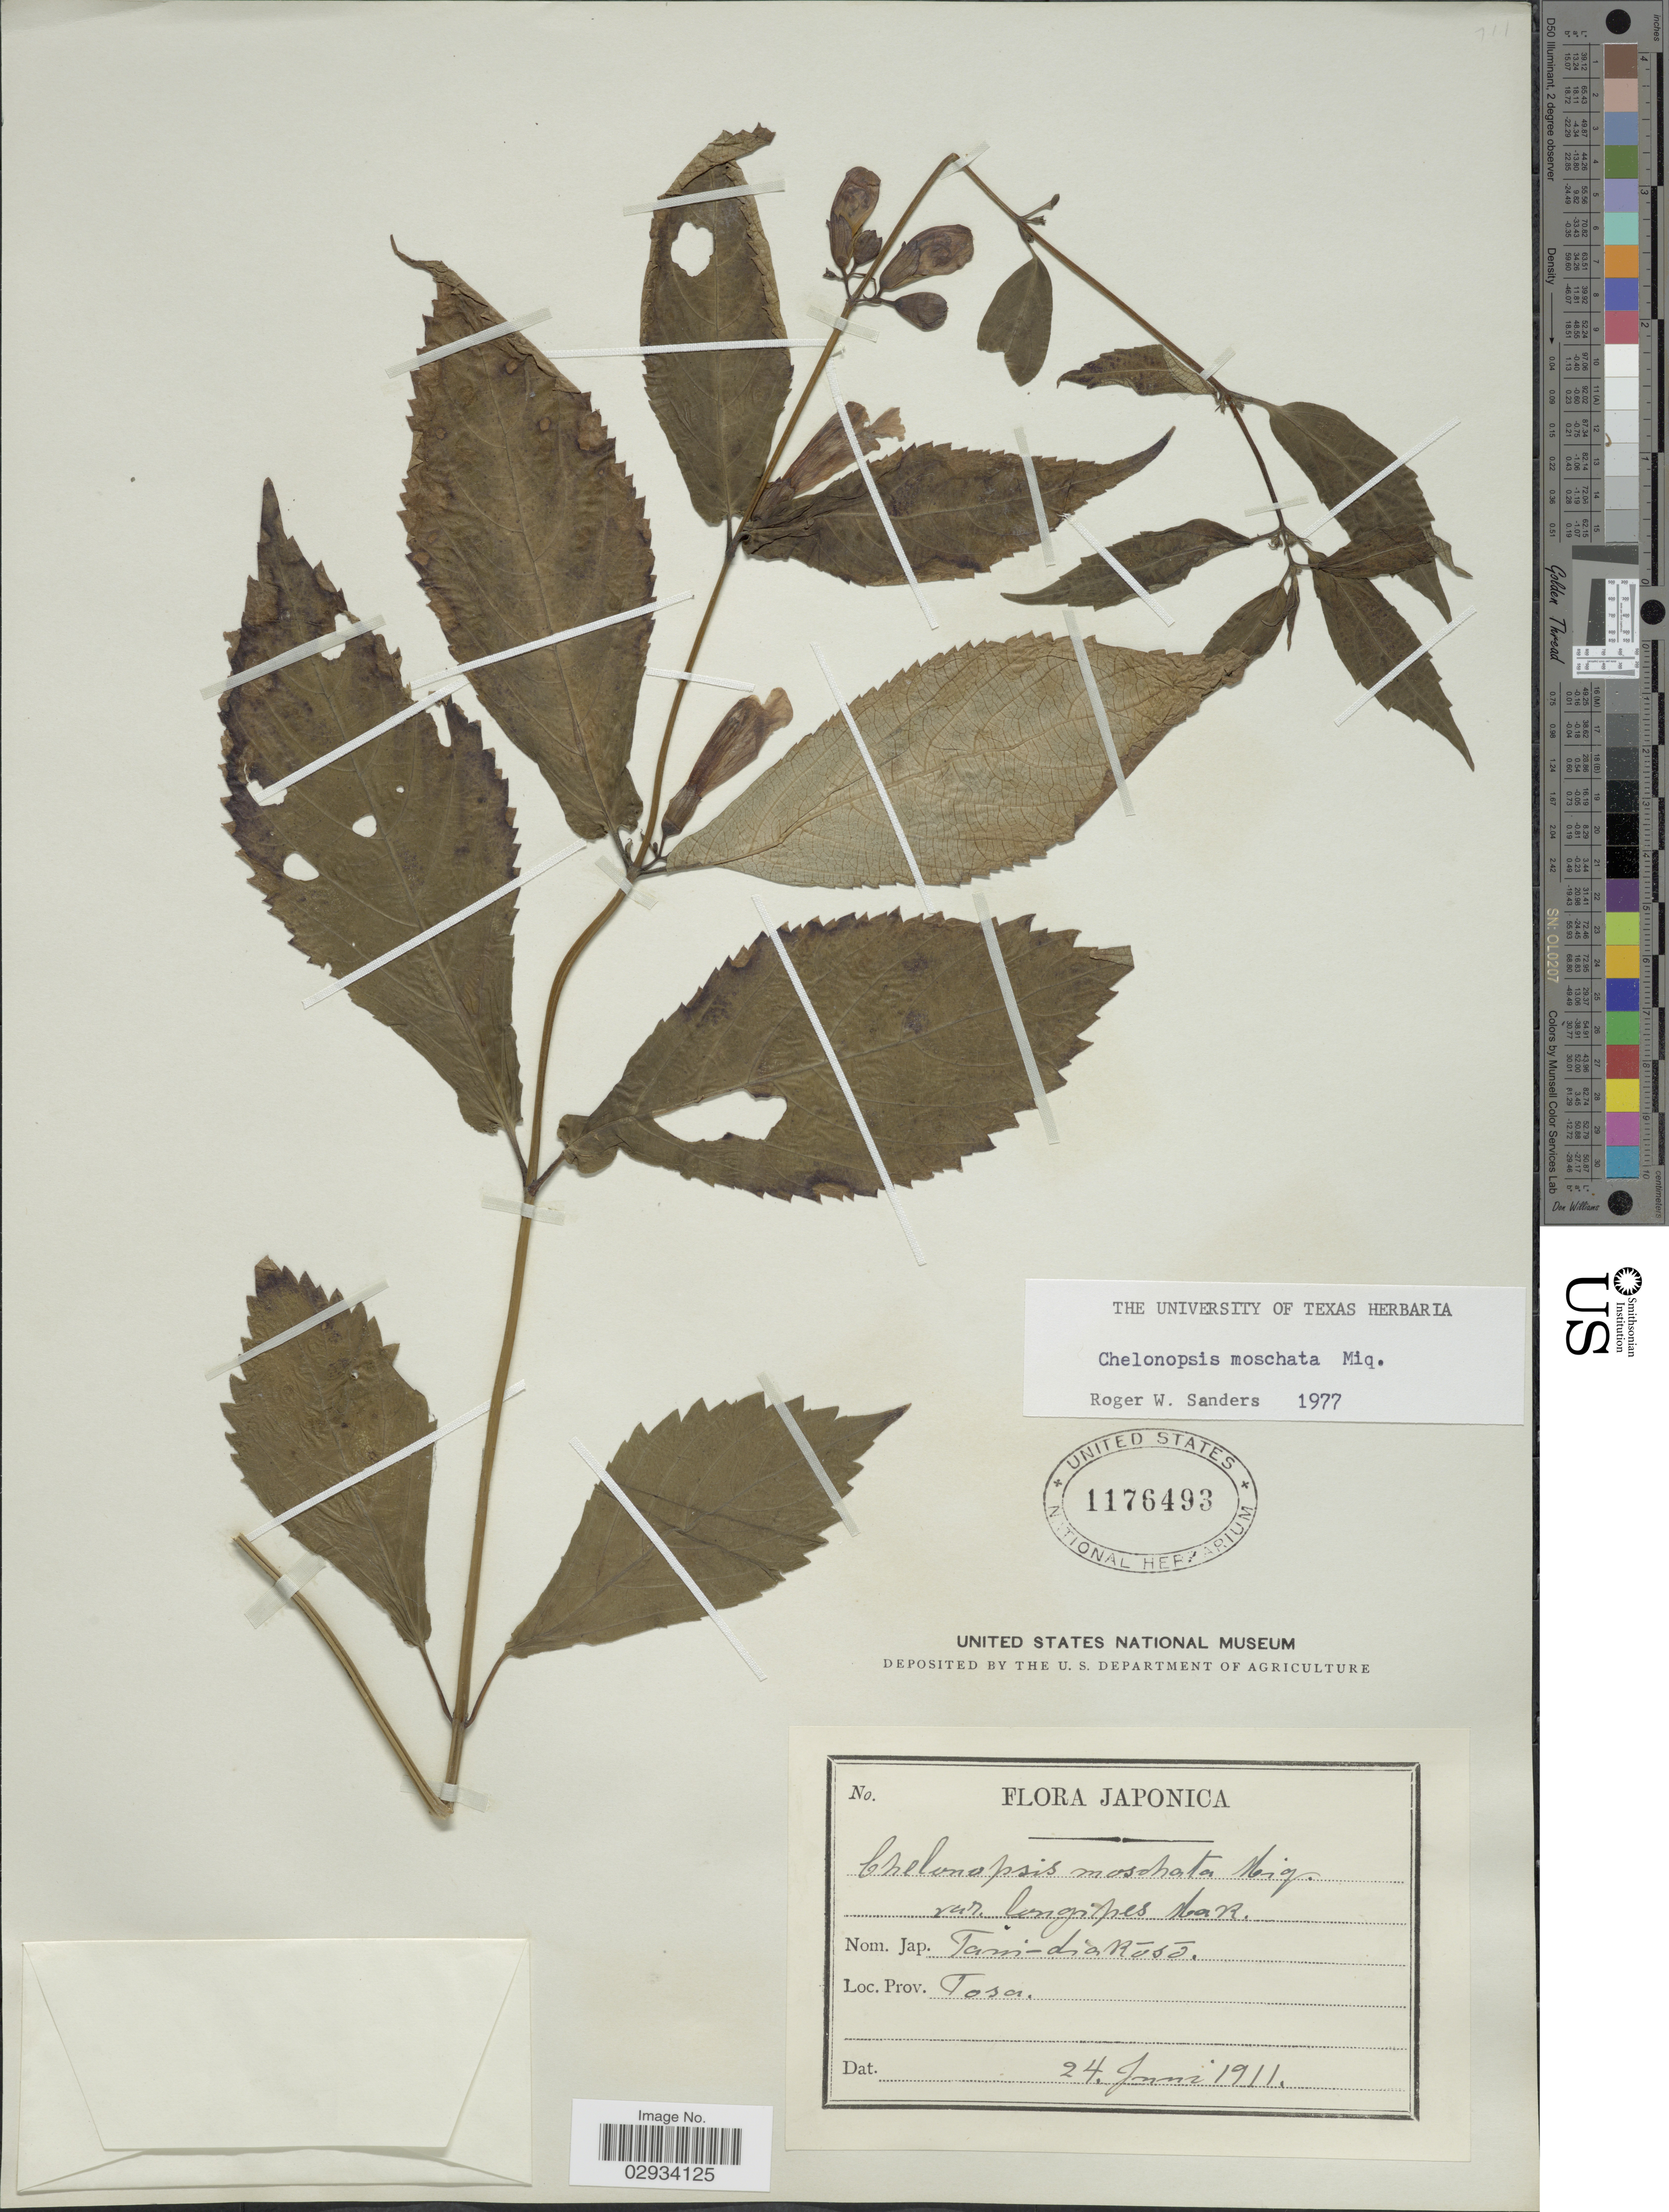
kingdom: Plantae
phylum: Tracheophyta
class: Magnoliopsida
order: Lamiales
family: Lamiaceae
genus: Chelonopsis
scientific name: Chelonopsis moschata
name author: Miq.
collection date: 1911-06-24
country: Japan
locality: Tosa.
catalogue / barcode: US 1176493